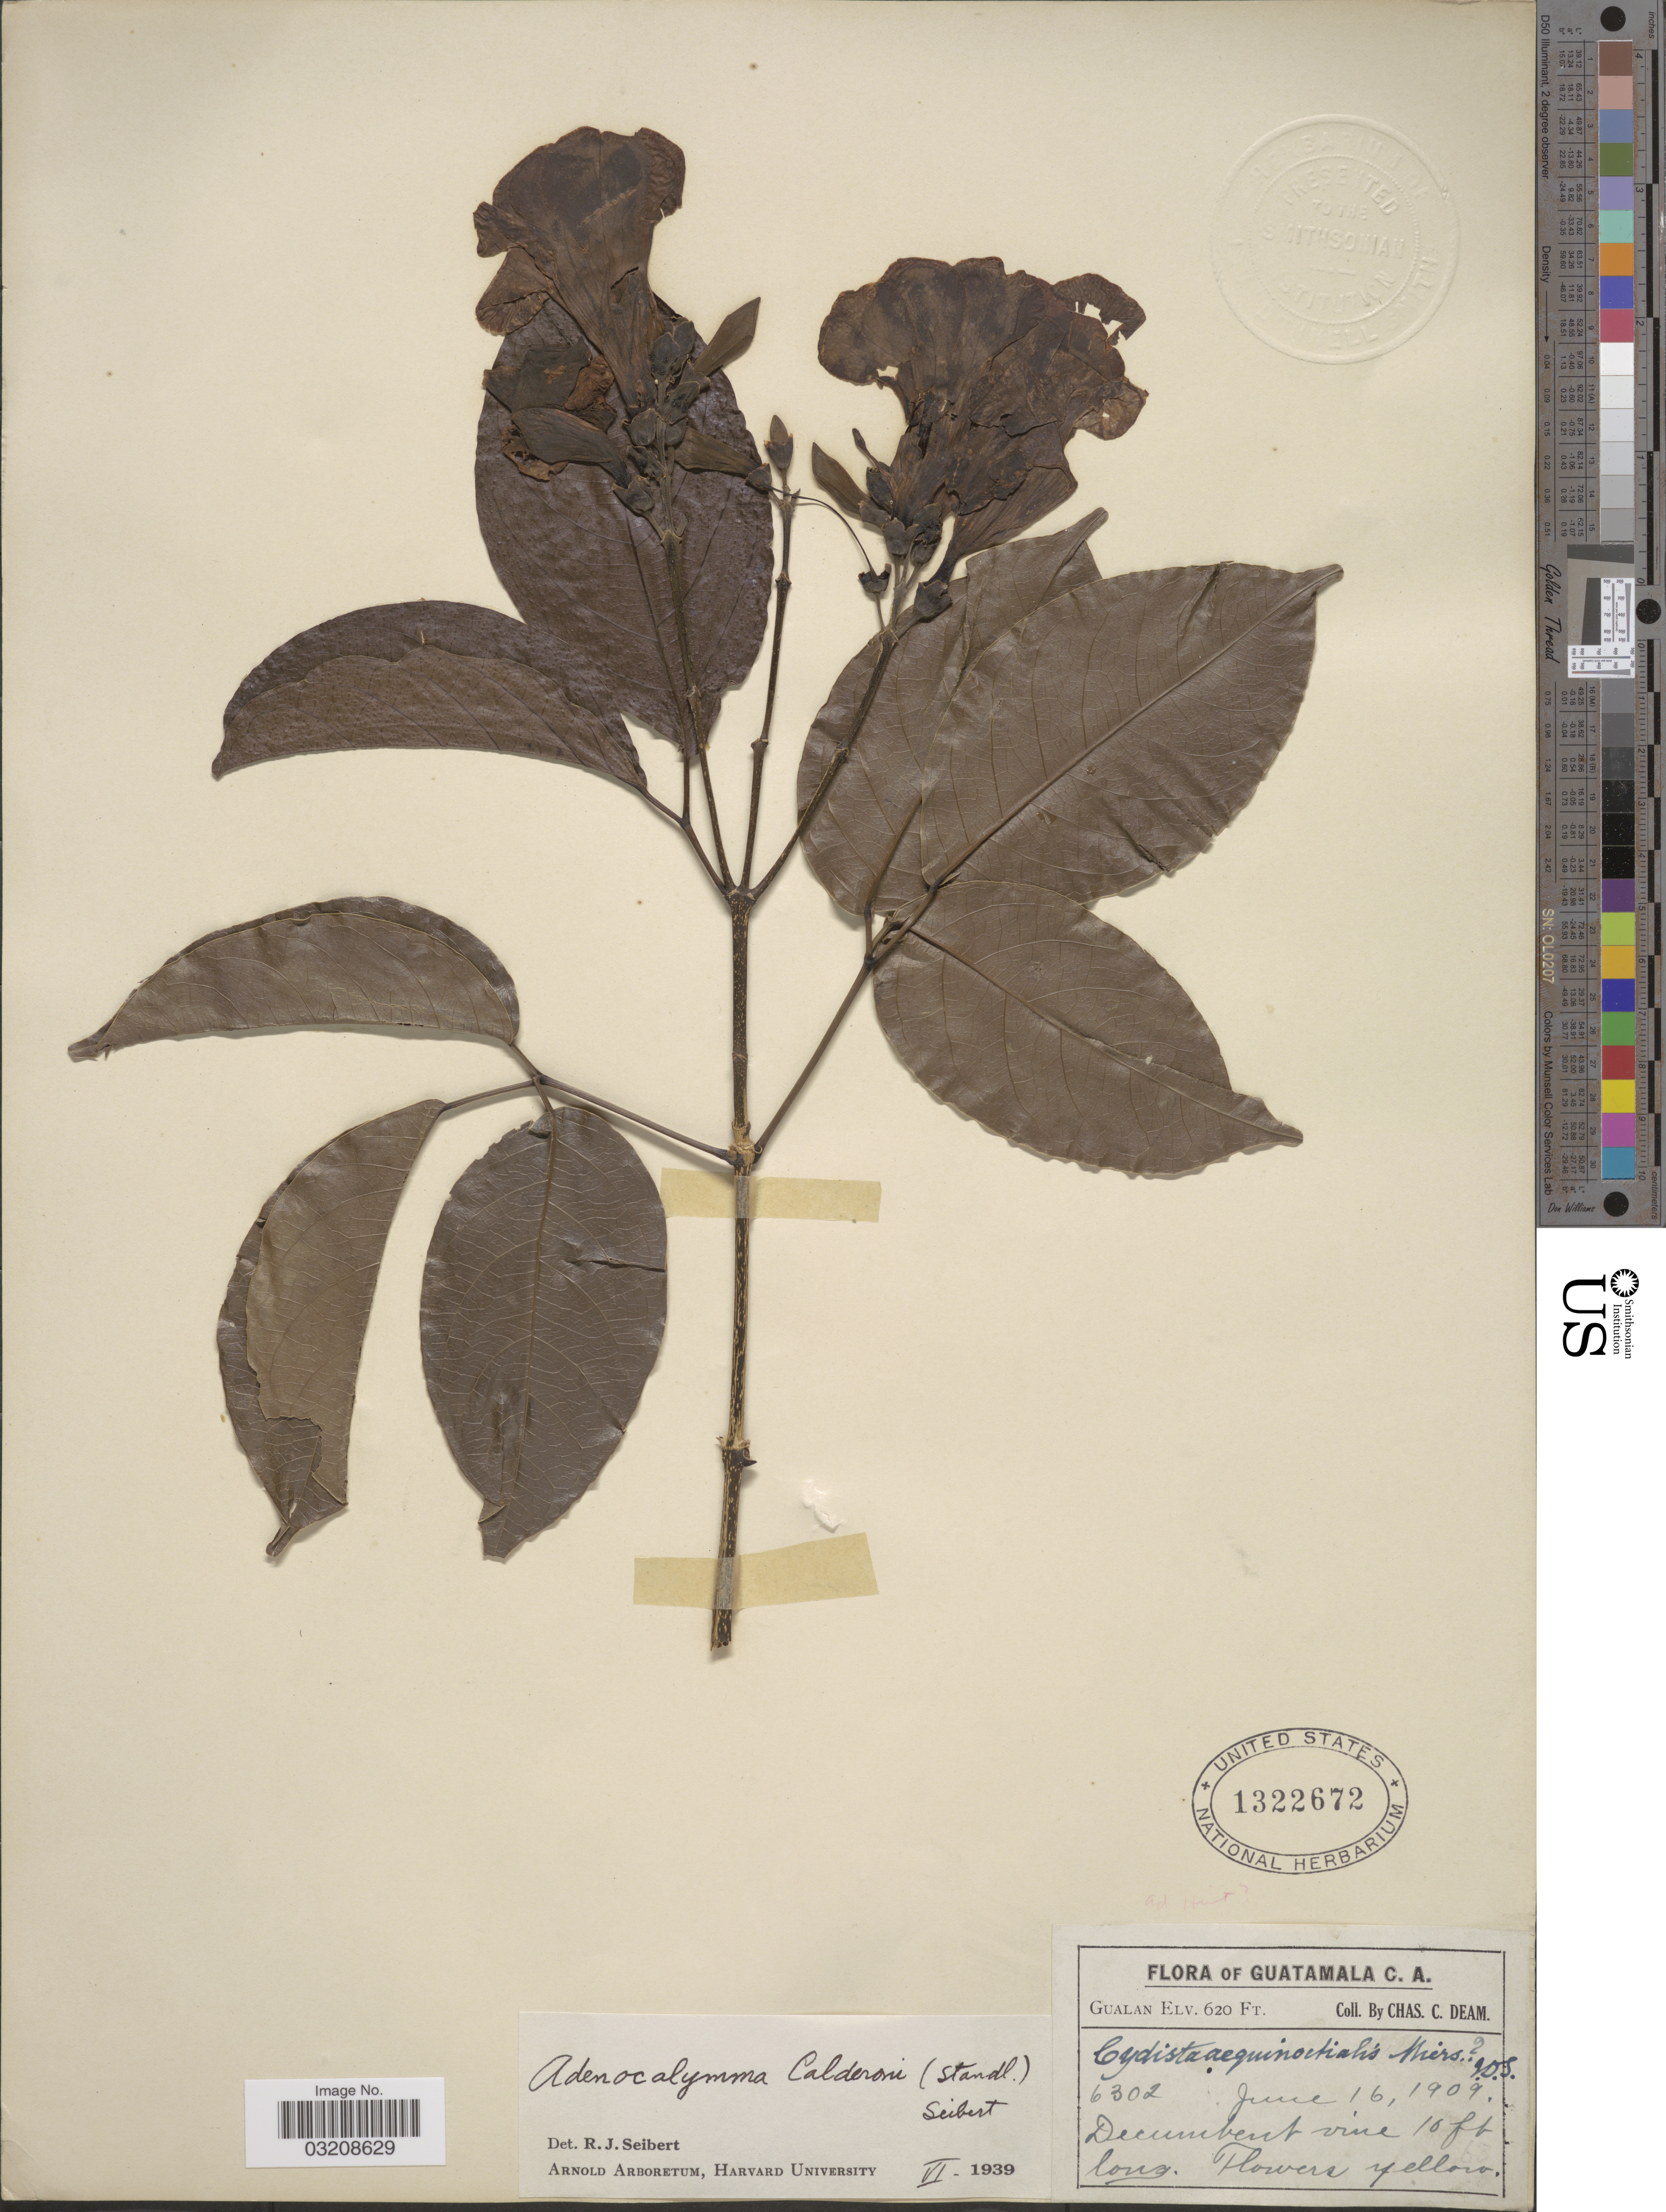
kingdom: Plantae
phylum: Tracheophyta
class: Magnoliopsida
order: Lamiales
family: Bignoniaceae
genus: Adenocalymma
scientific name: Adenocalymma calderonii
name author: (Standl.) Seibert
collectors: C. C. Deam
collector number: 6302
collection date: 1909-06-16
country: Guatemala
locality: Gualan.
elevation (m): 189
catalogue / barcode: US 1322672